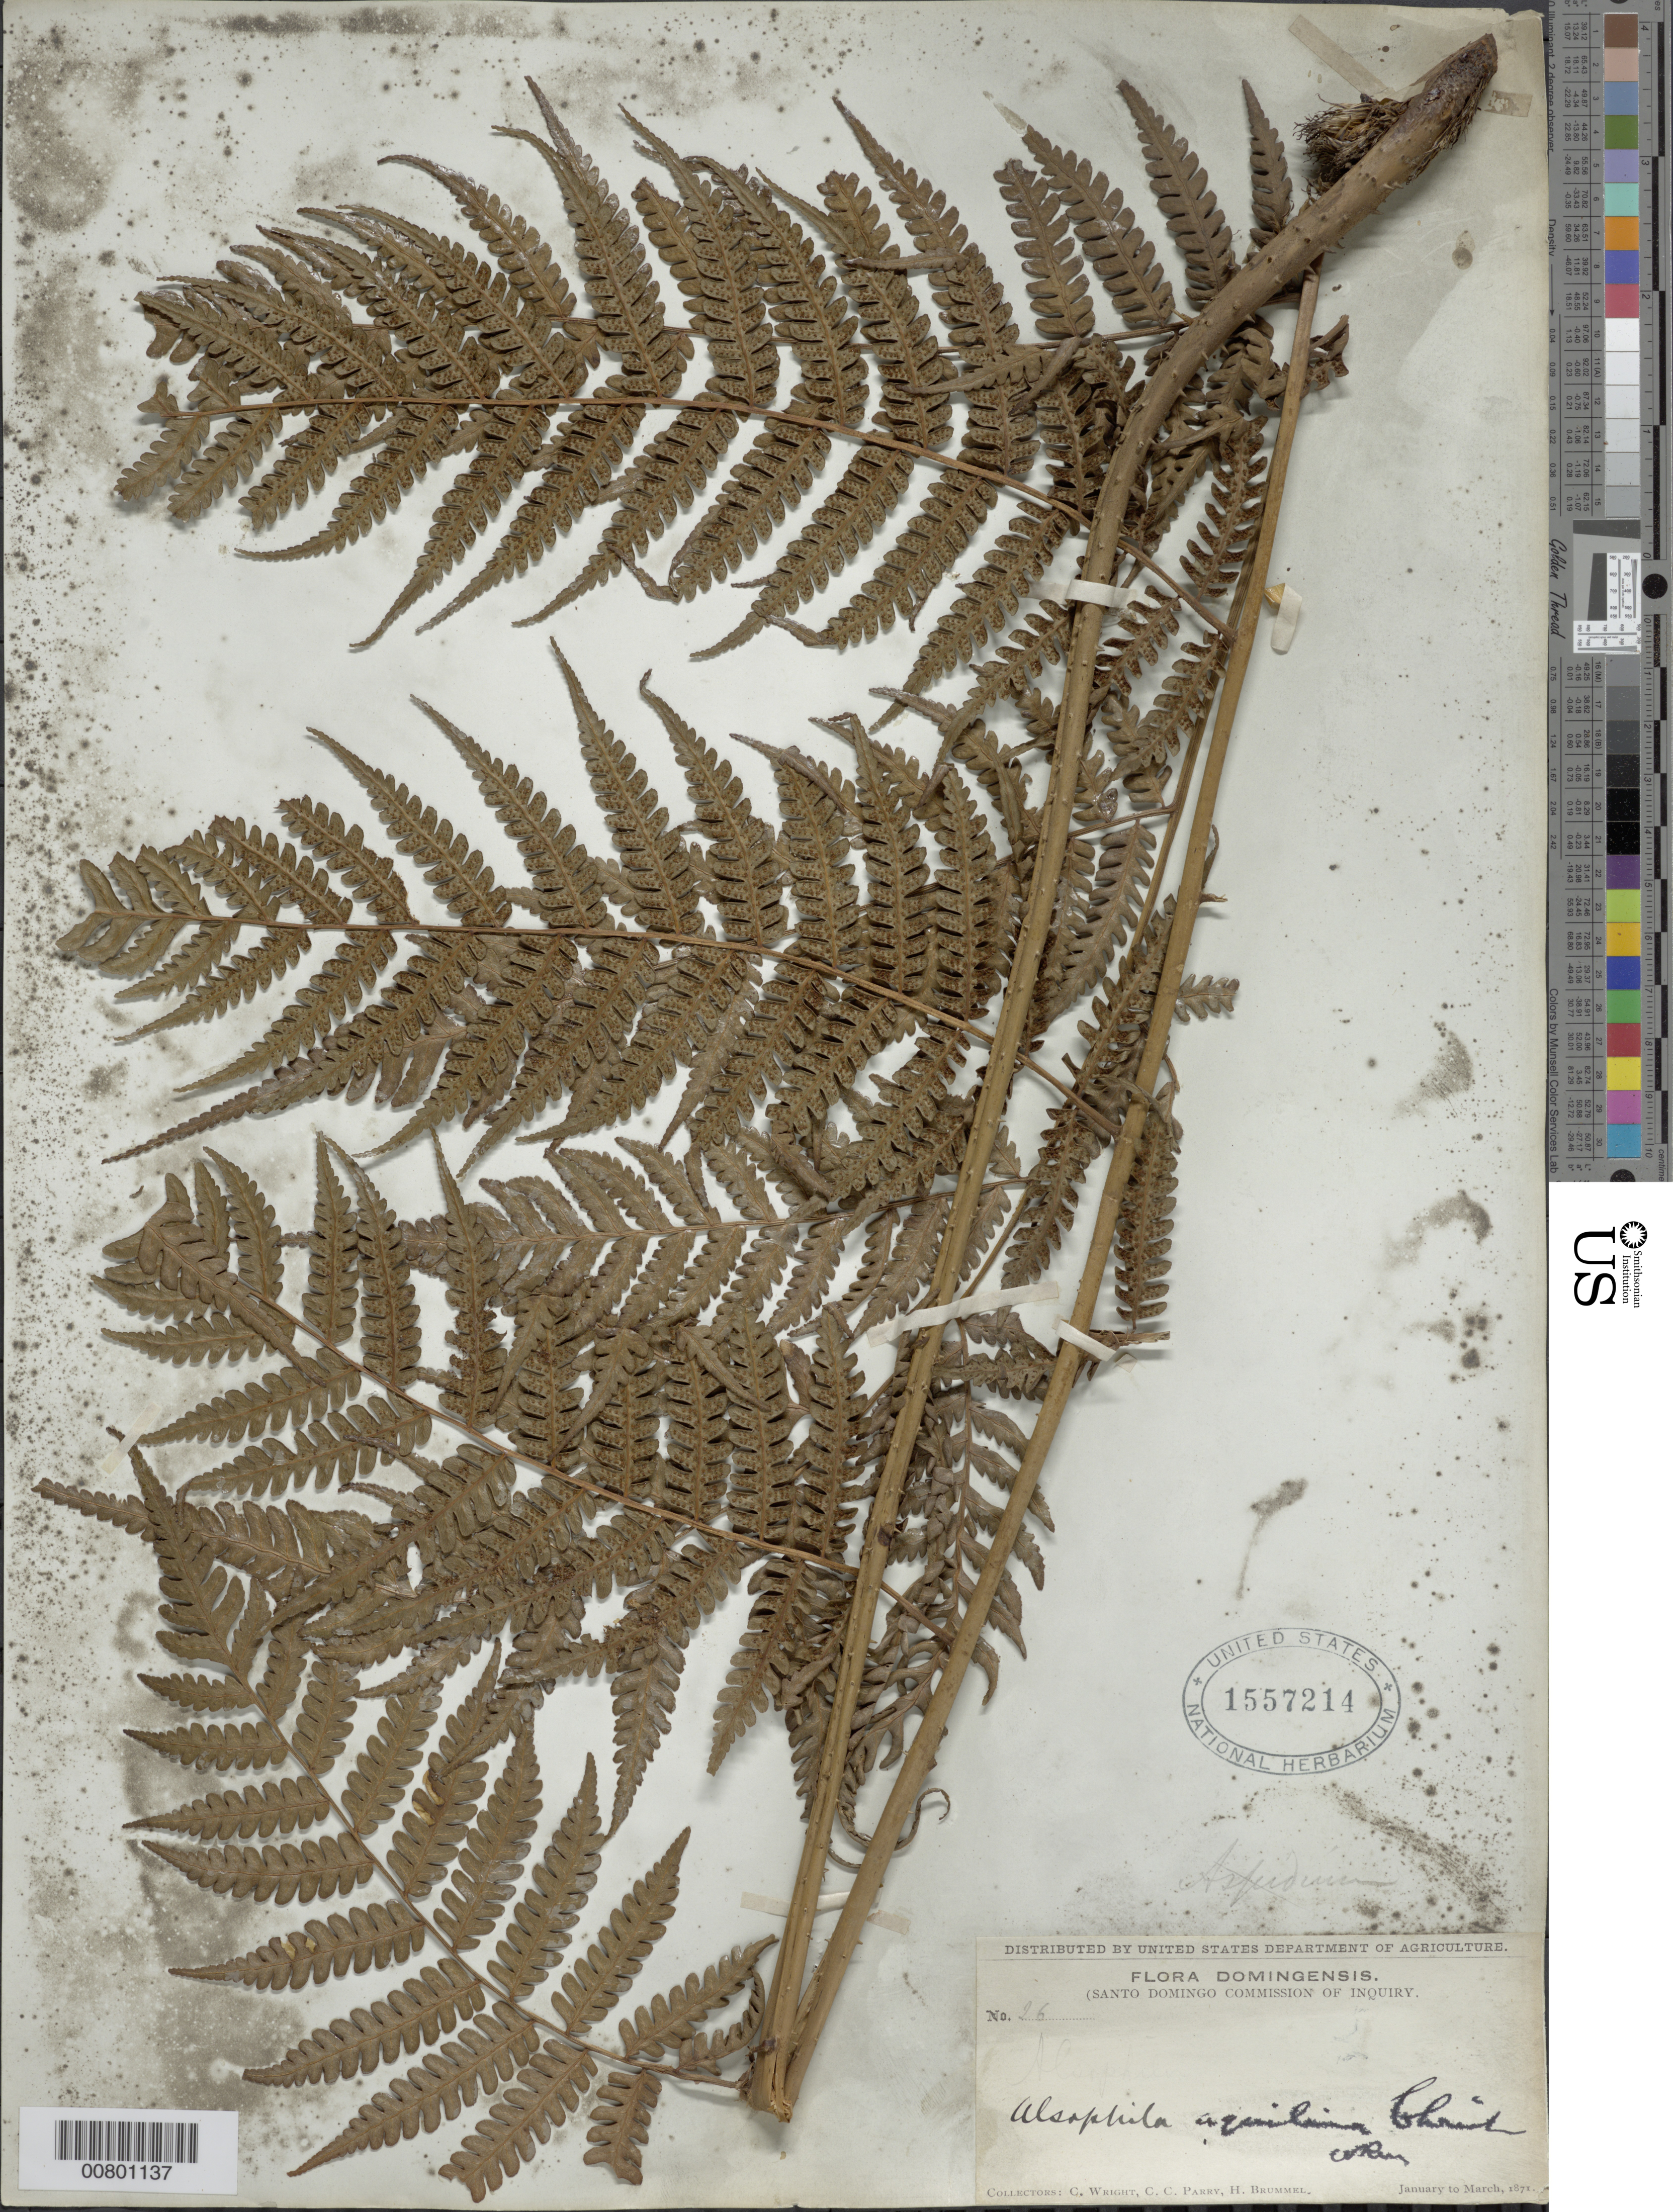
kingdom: Plantae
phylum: Tracheophyta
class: Polypodiopsida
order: Cyatheales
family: Cyatheaceae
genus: Cyathea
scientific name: Cyathea parvula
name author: (Jenman) Domin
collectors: C. Wright, C. C. Parry & H. Brummel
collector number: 26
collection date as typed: Jan 1871 to -- Mar 1871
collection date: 1871-01/1871-03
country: Dominican Republic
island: Hispaniola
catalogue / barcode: US 1557214